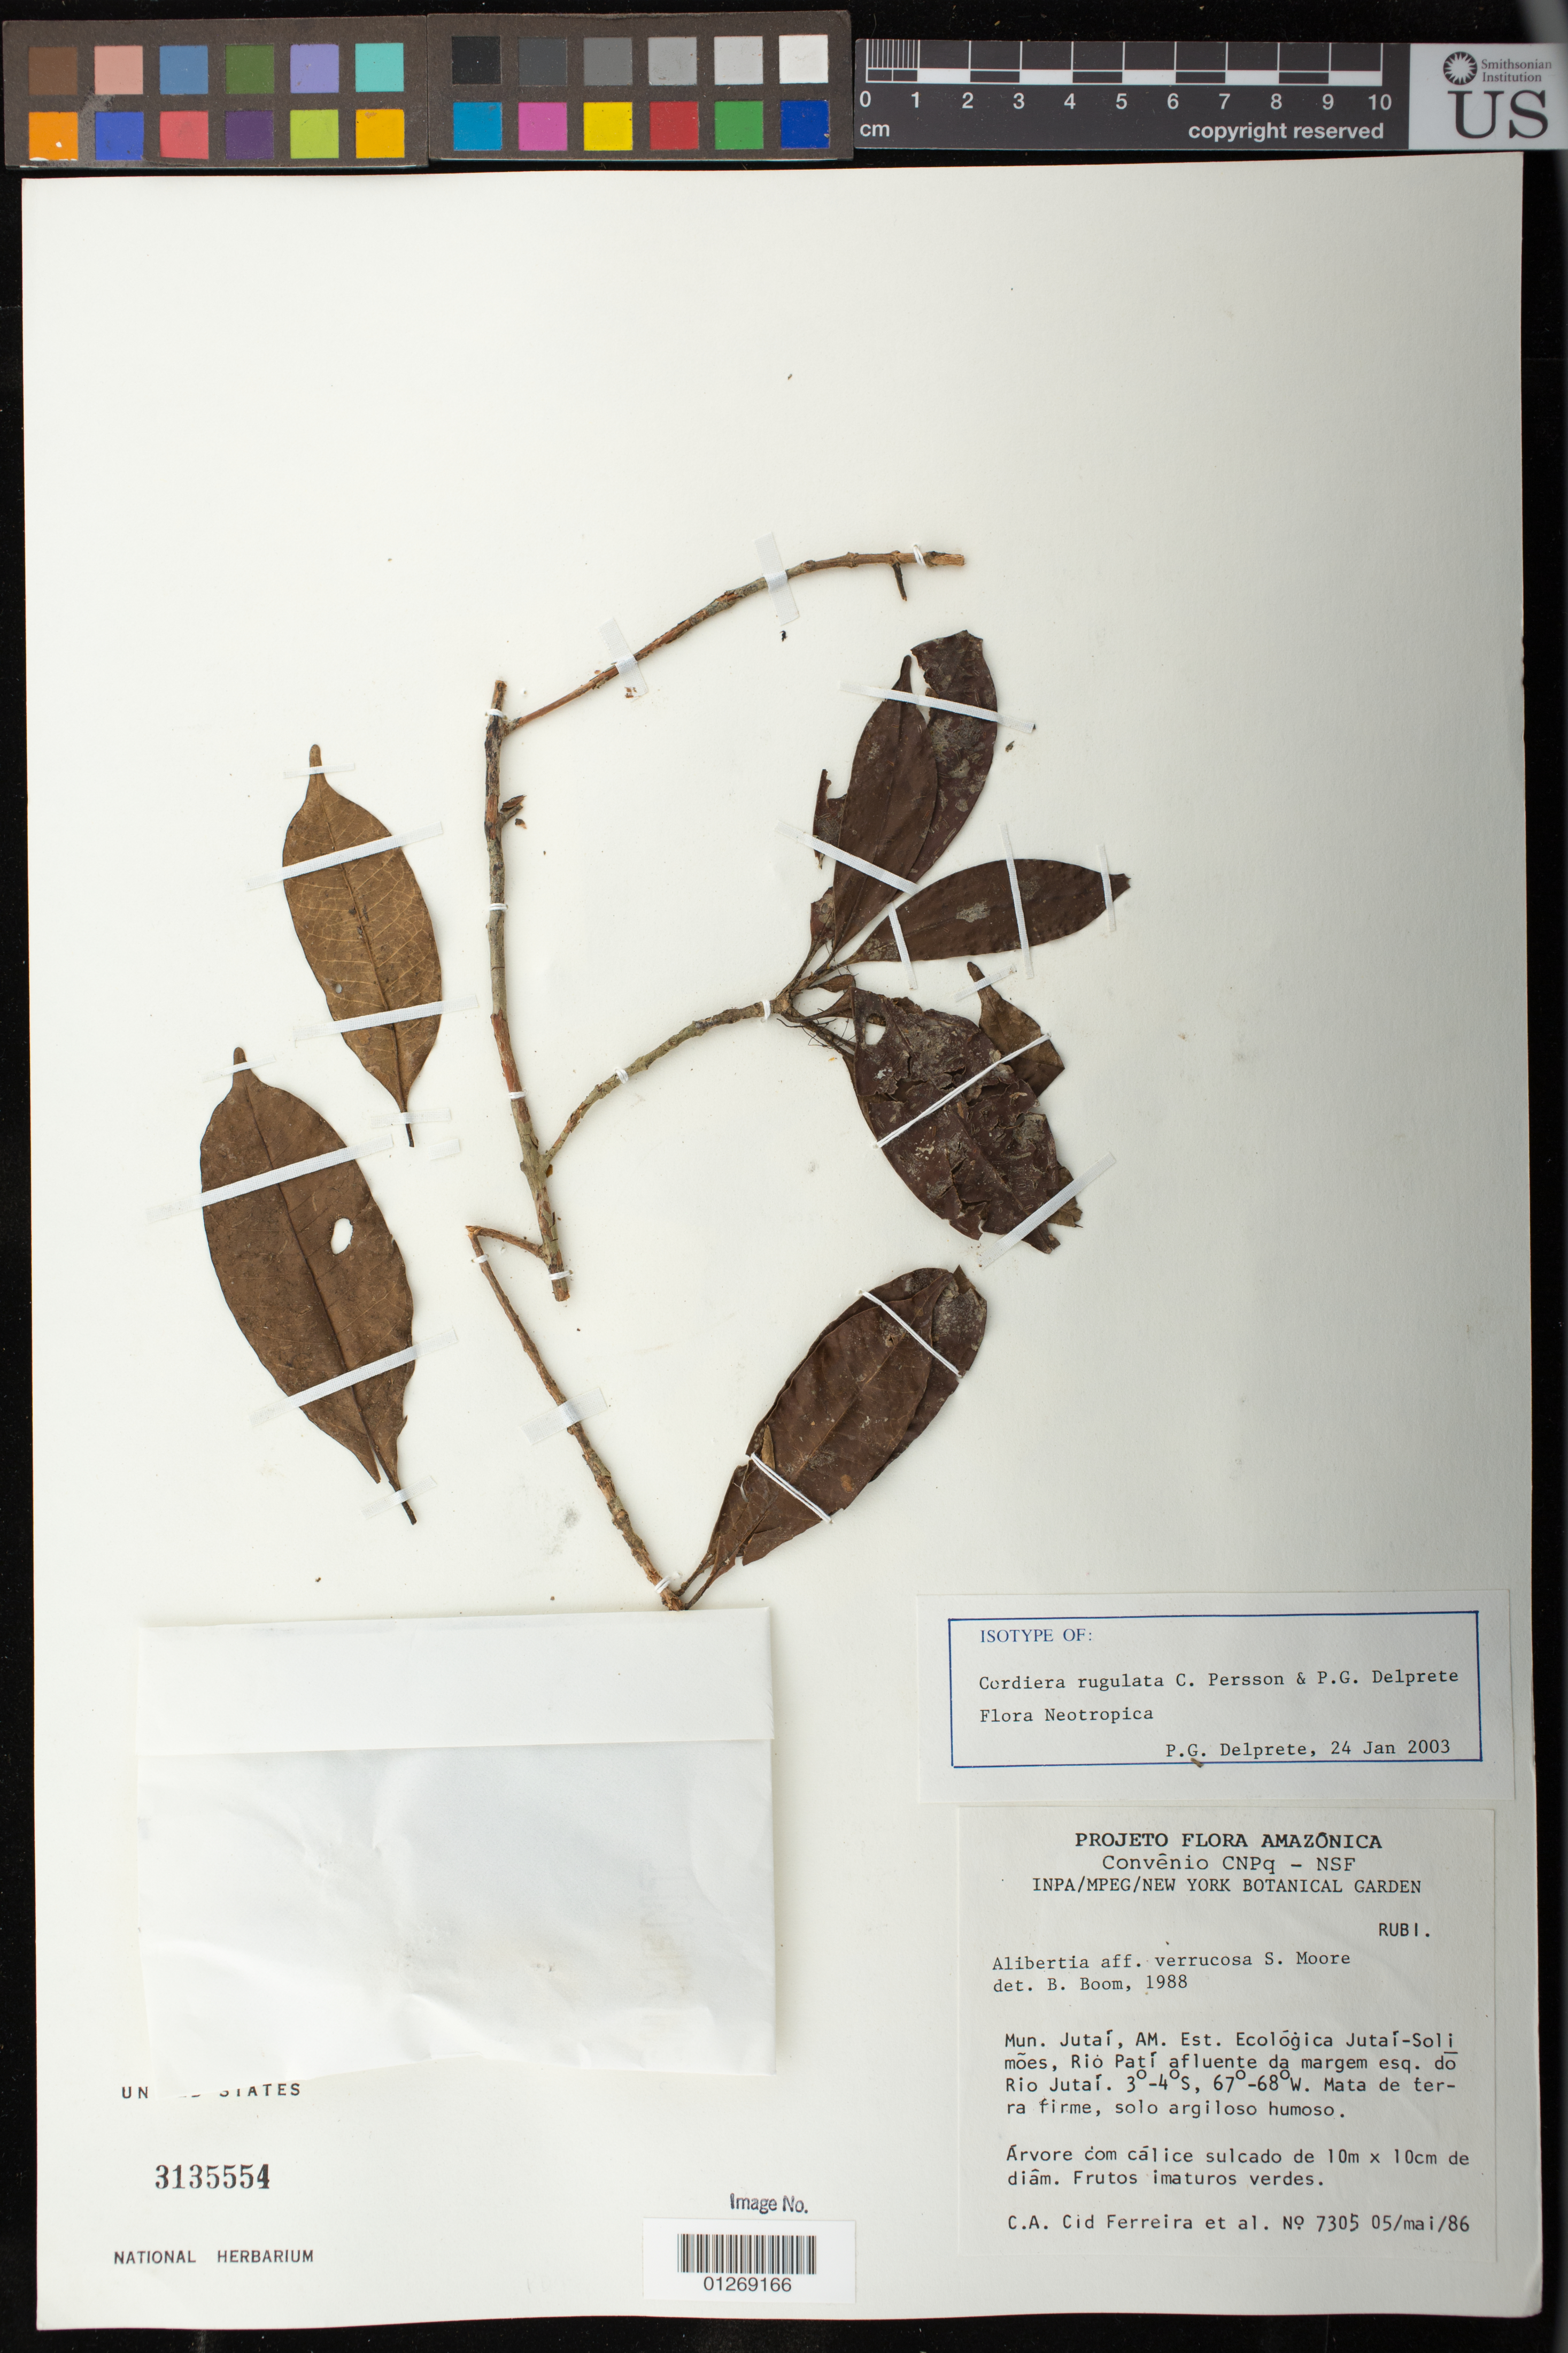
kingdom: Plantae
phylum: Tracheophyta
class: Magnoliopsida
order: Gentianales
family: Rubiaceae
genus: Cordiera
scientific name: Cordiera rugulata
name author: C.H. Perss. & Delprete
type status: Isotype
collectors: C. A. Cid Ferreira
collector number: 7305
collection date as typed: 05 May 1986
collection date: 1986-05-05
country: Brazil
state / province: Amazonas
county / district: Jutaí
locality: Mun. Jutaí, AM. Est. Ecológica Jutaí-Solimoes, Rio Patí afluente da margem esq. do Rio Jutaí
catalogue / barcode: US 3135554